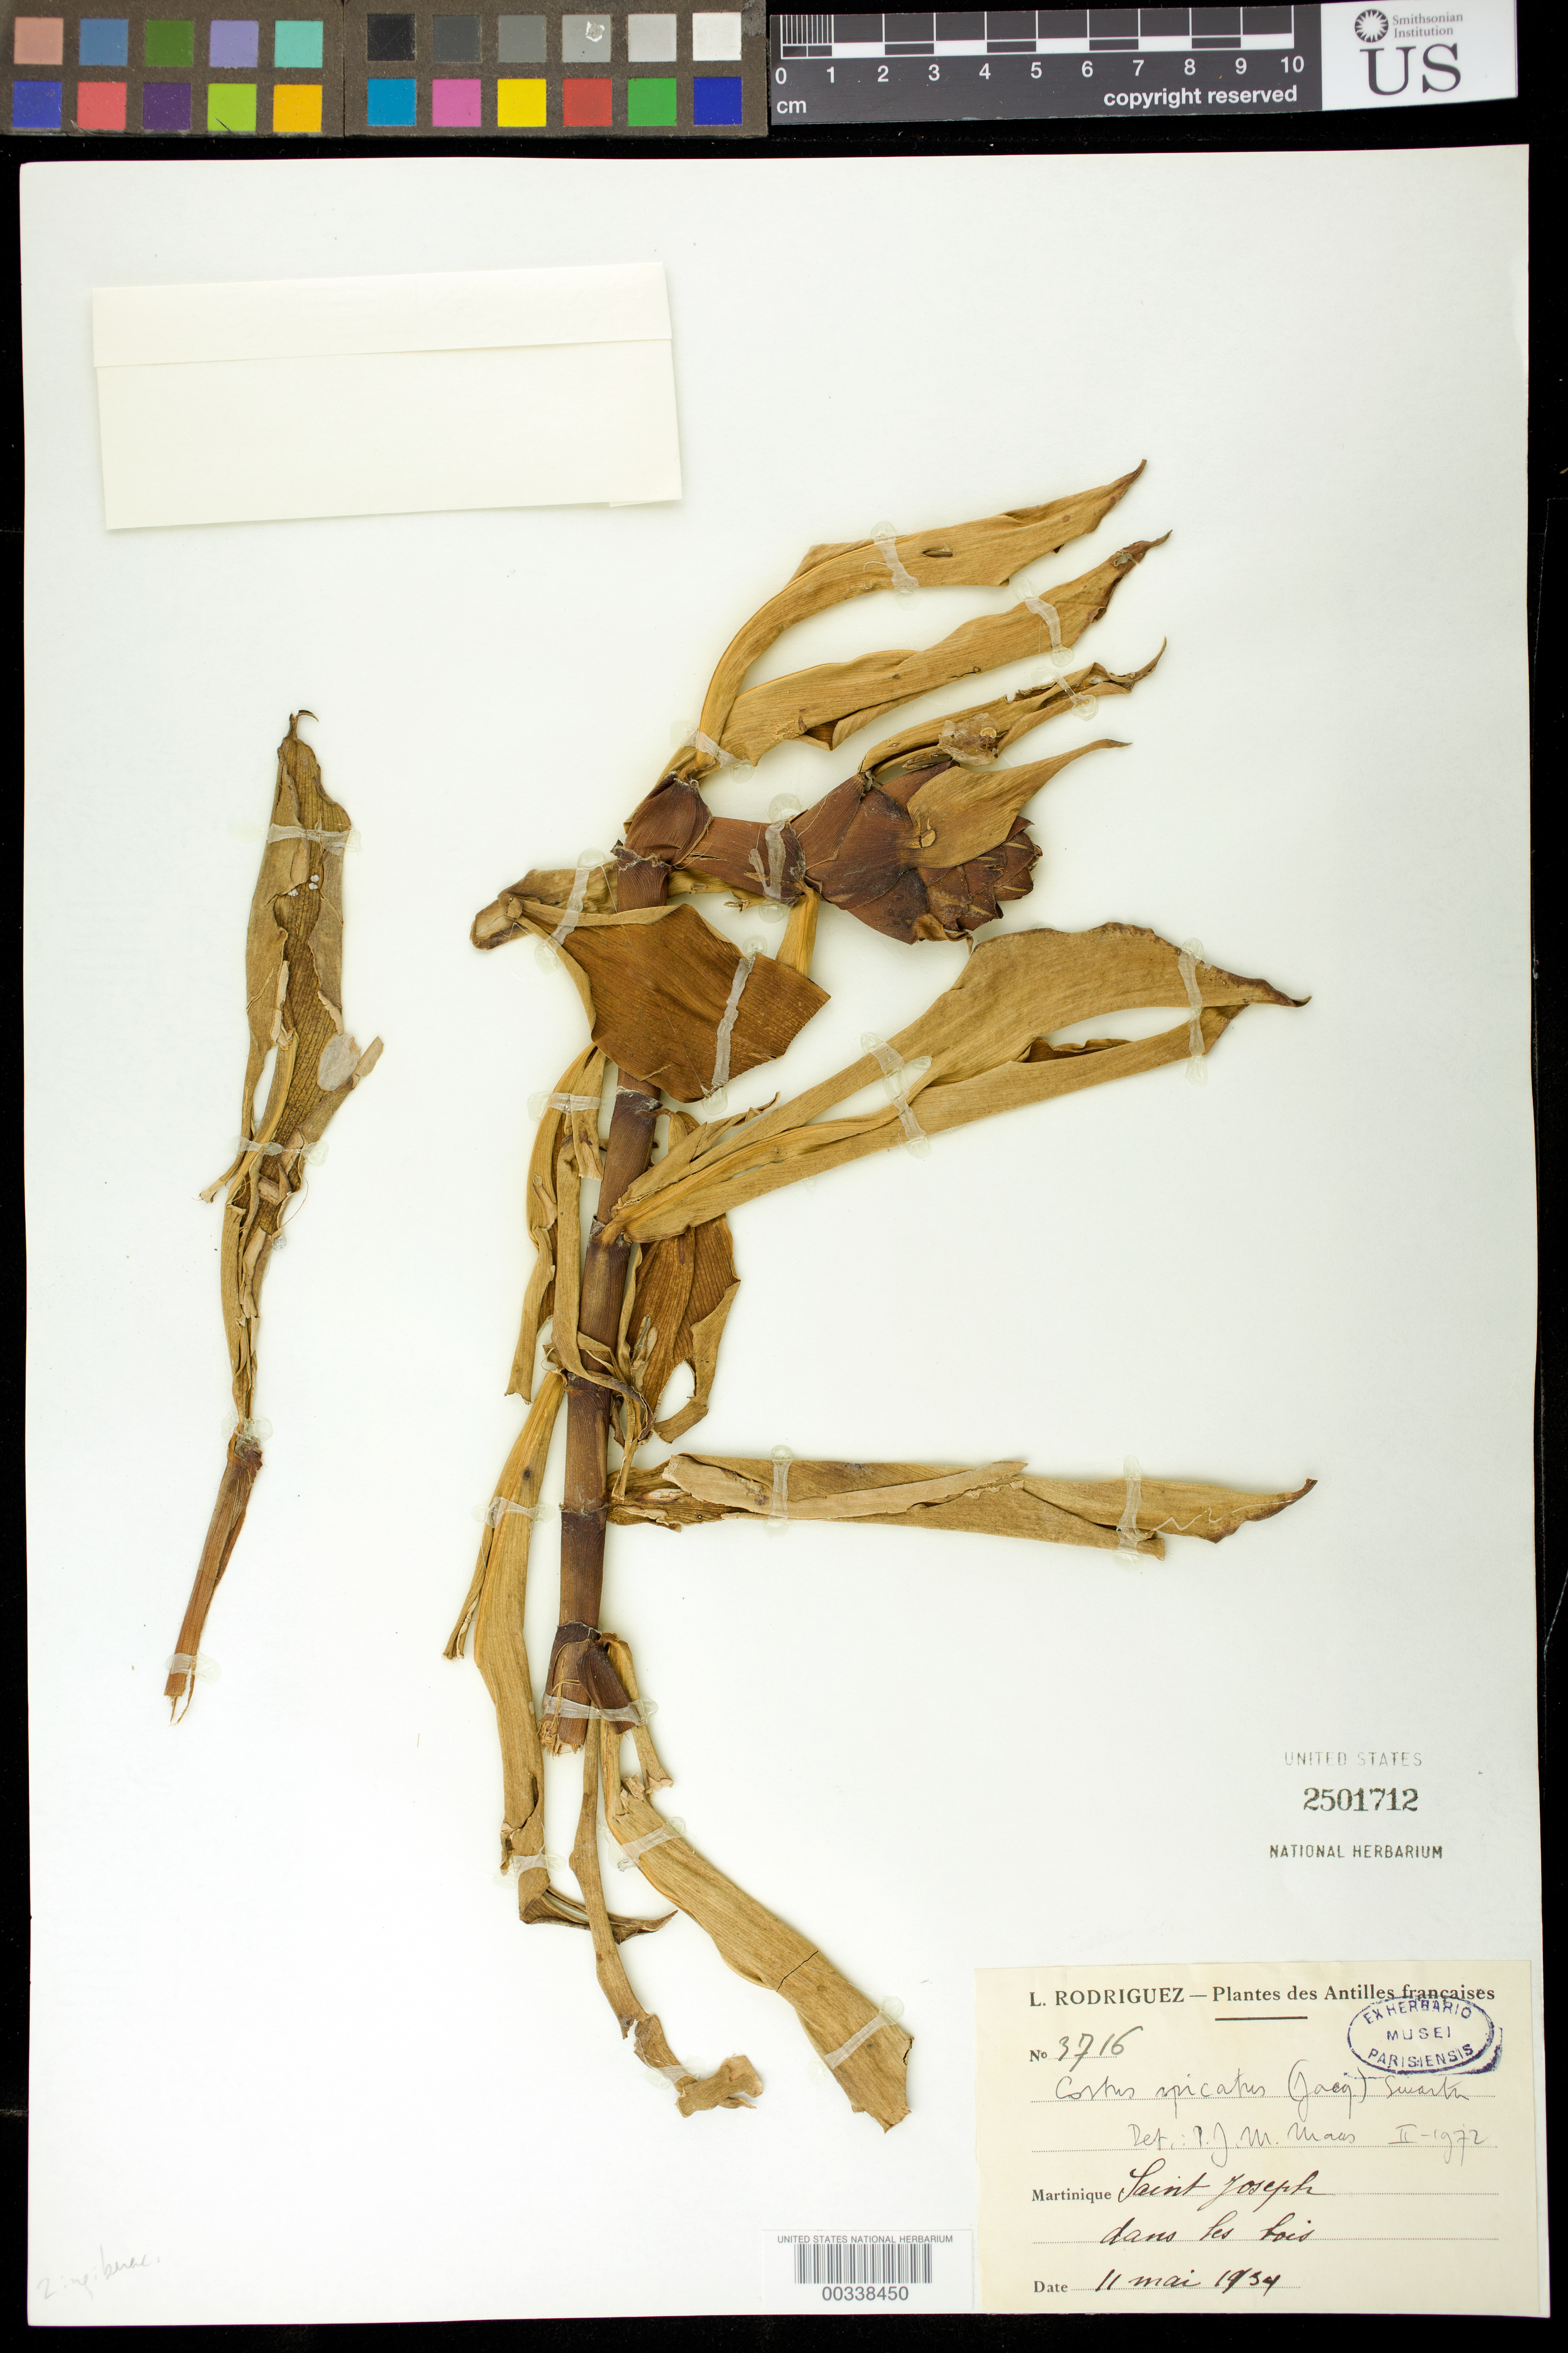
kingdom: Plantae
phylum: Tracheophyta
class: Liliopsida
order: Zingiberales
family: Costaceae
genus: Costus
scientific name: Costus spicatus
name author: (Jacq.) Sw.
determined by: Maas, Paul J. M.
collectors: L. Rodriguez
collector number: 3716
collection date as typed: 11 May 1934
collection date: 1934-05-11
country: Martinique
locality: Saint joseph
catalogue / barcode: US 2501712